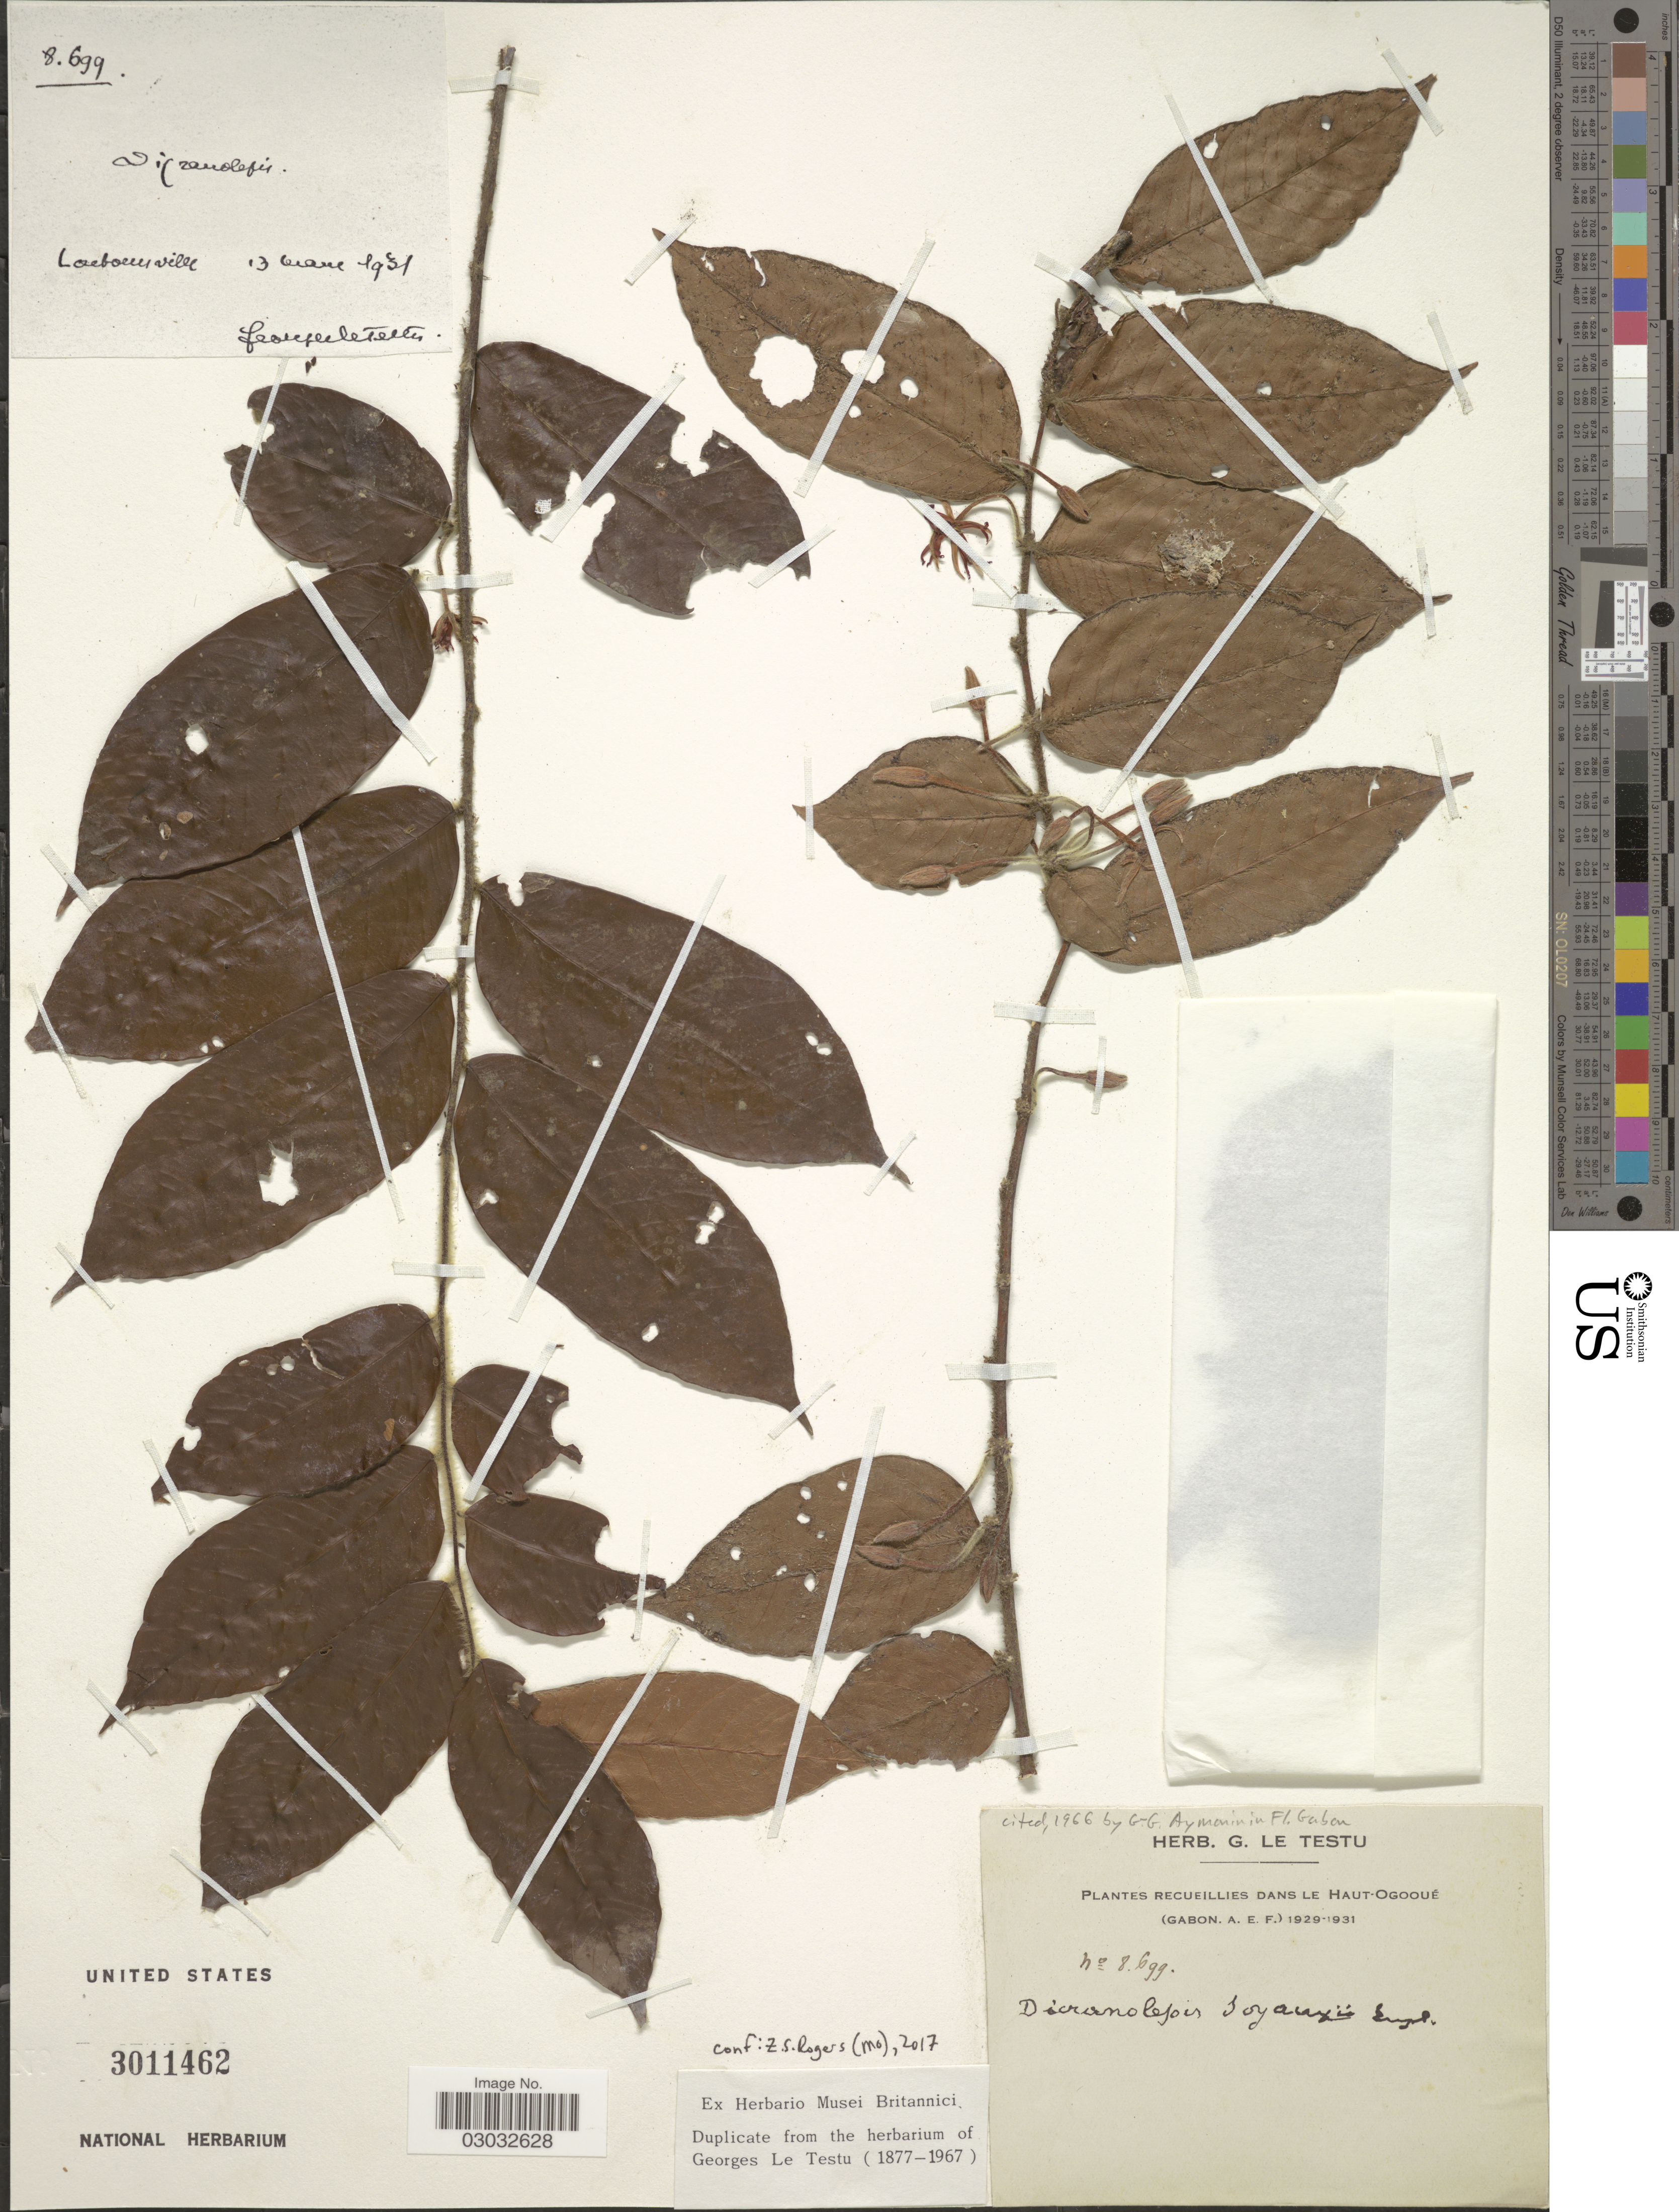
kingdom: Plantae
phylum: Tracheophyta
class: Magnoliopsida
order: Malvales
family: Thymelaeaceae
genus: Dicranolepis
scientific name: Dicranolepis soyauxii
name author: Engl.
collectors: G. Le Testu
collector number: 8699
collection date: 1931-03-13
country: Gabon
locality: Dans le Haut-Ogooué (Gabon. A.E.F.). Lastoursville.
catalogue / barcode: US 3011462